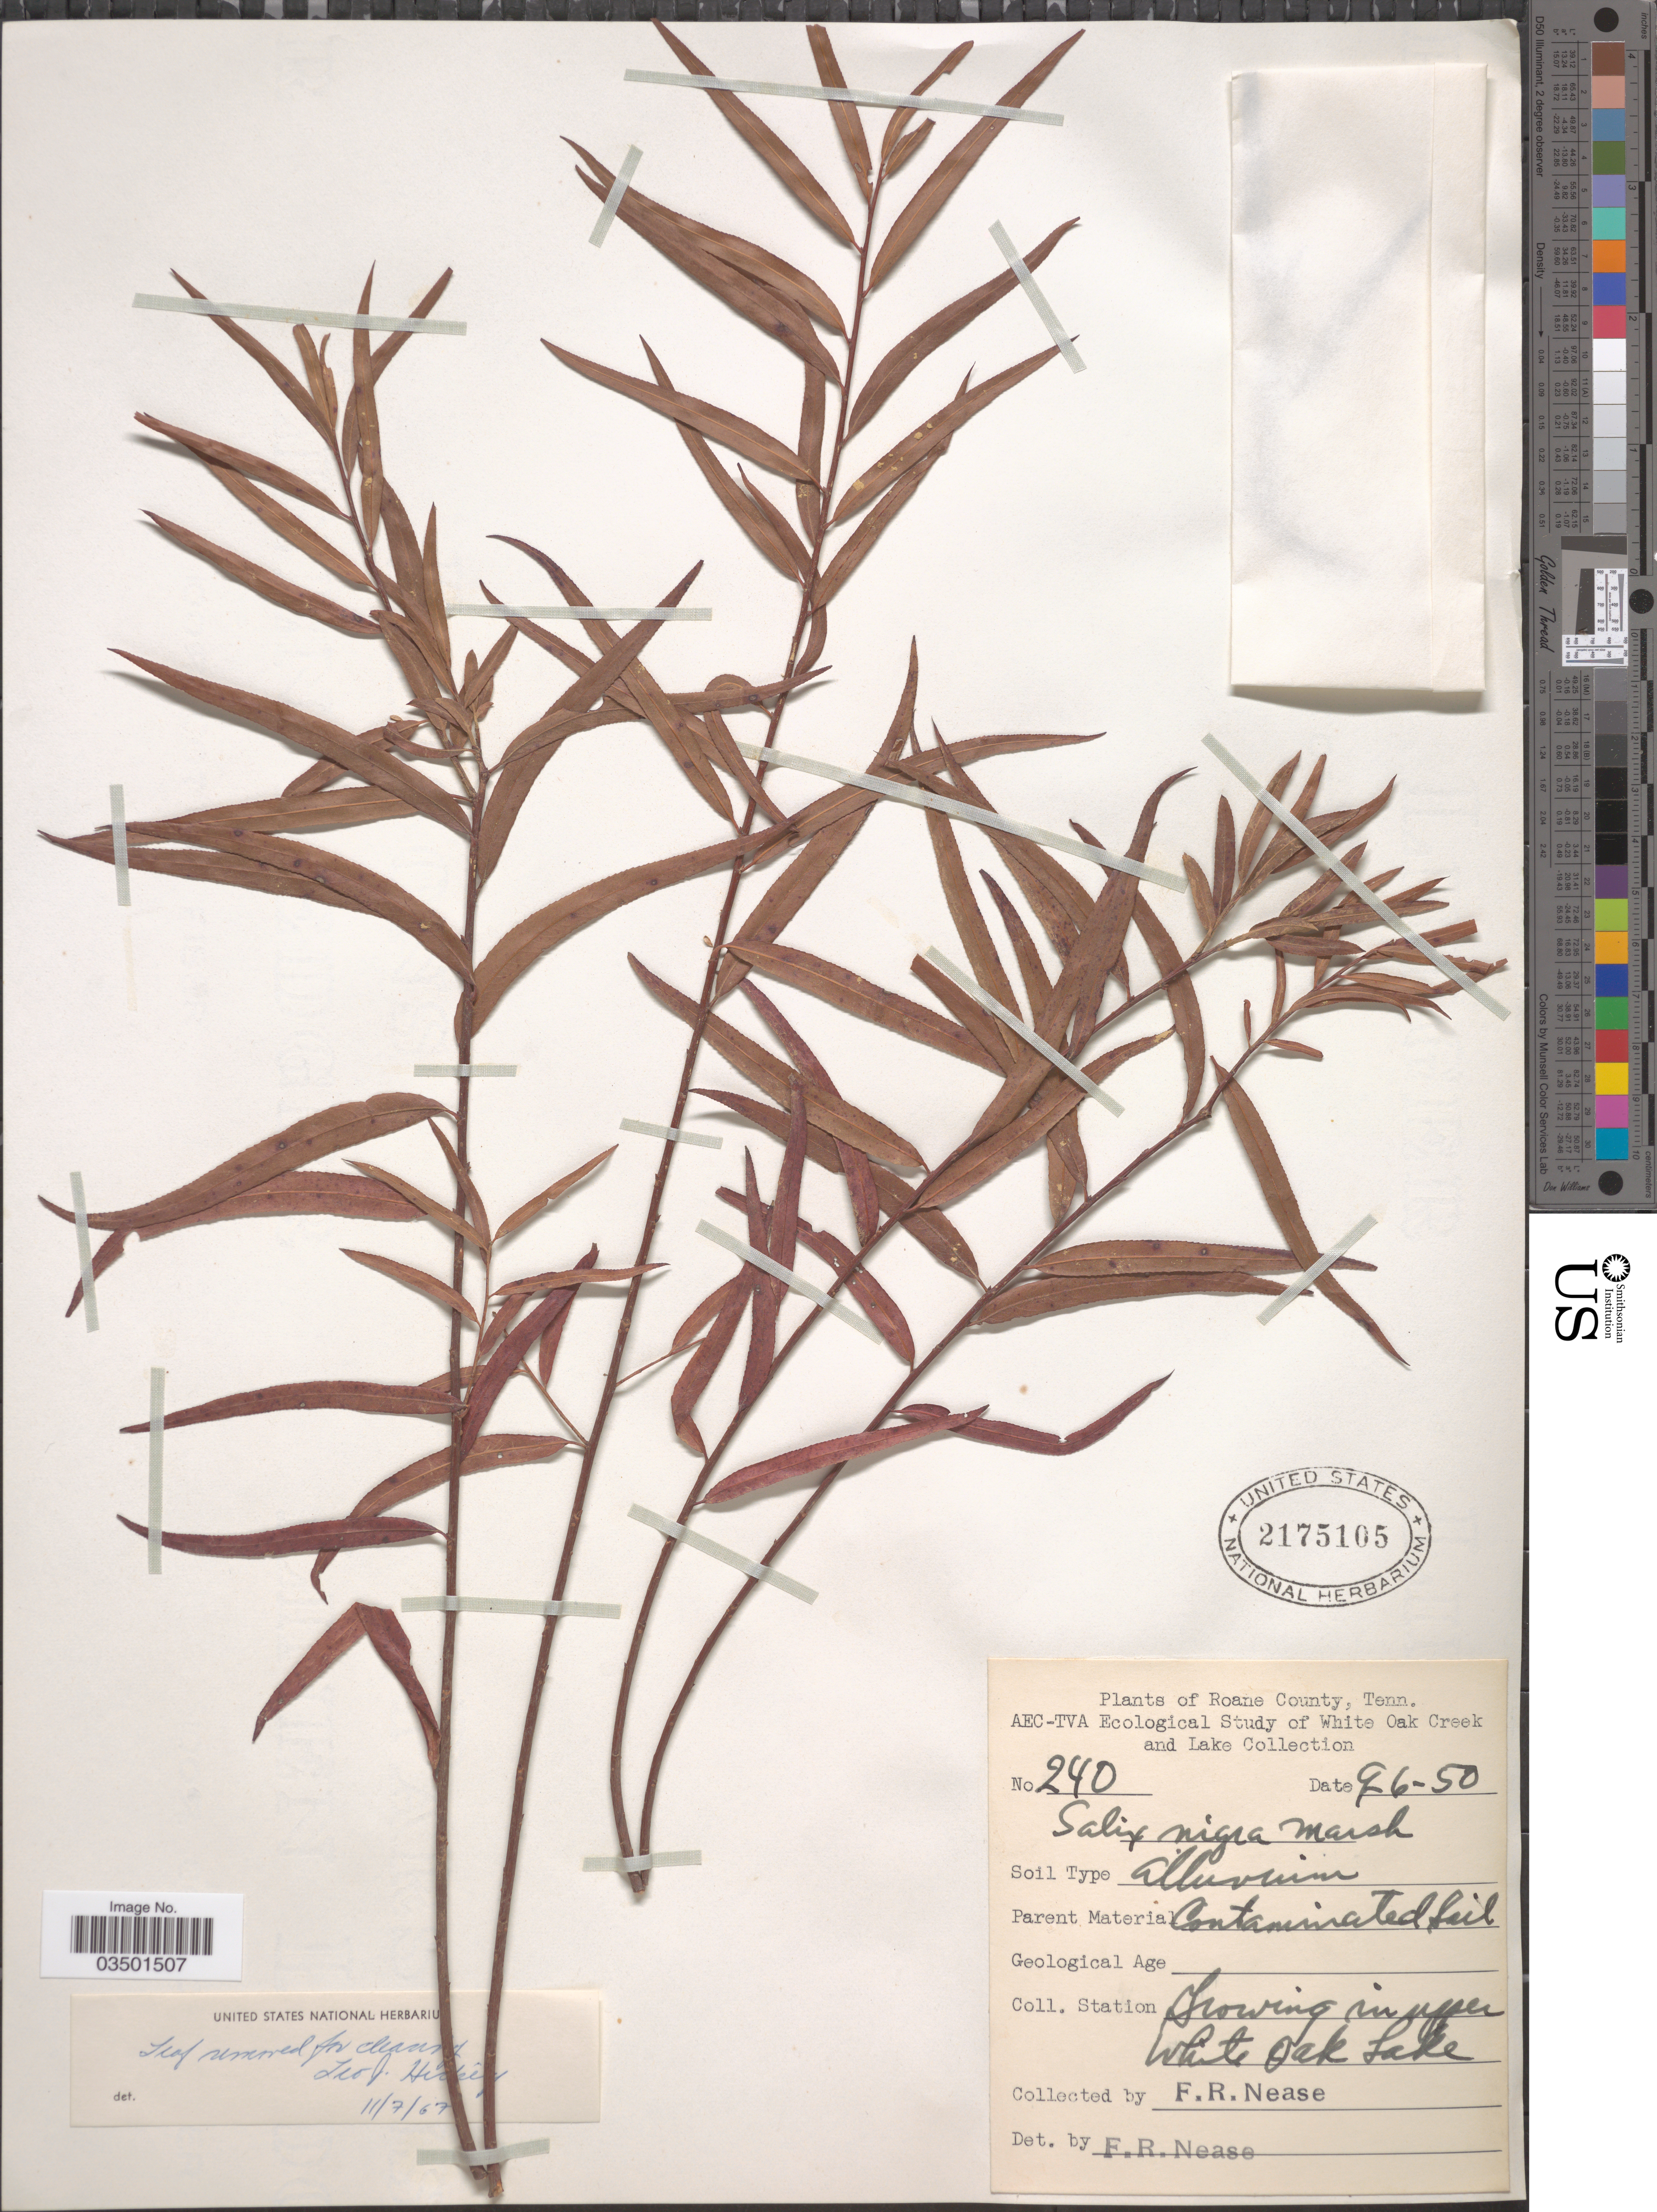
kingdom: Plantae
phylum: Tracheophyta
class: Magnoliopsida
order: Malpighiales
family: Salicaceae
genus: Salix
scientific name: Salix nigra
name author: Marshall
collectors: F. Nease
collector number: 240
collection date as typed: Transcribed d/m/y: 6/9/50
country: United States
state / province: Tennessee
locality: Roane County. Station growing in upper White Oak Lake.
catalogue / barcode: US 2175105